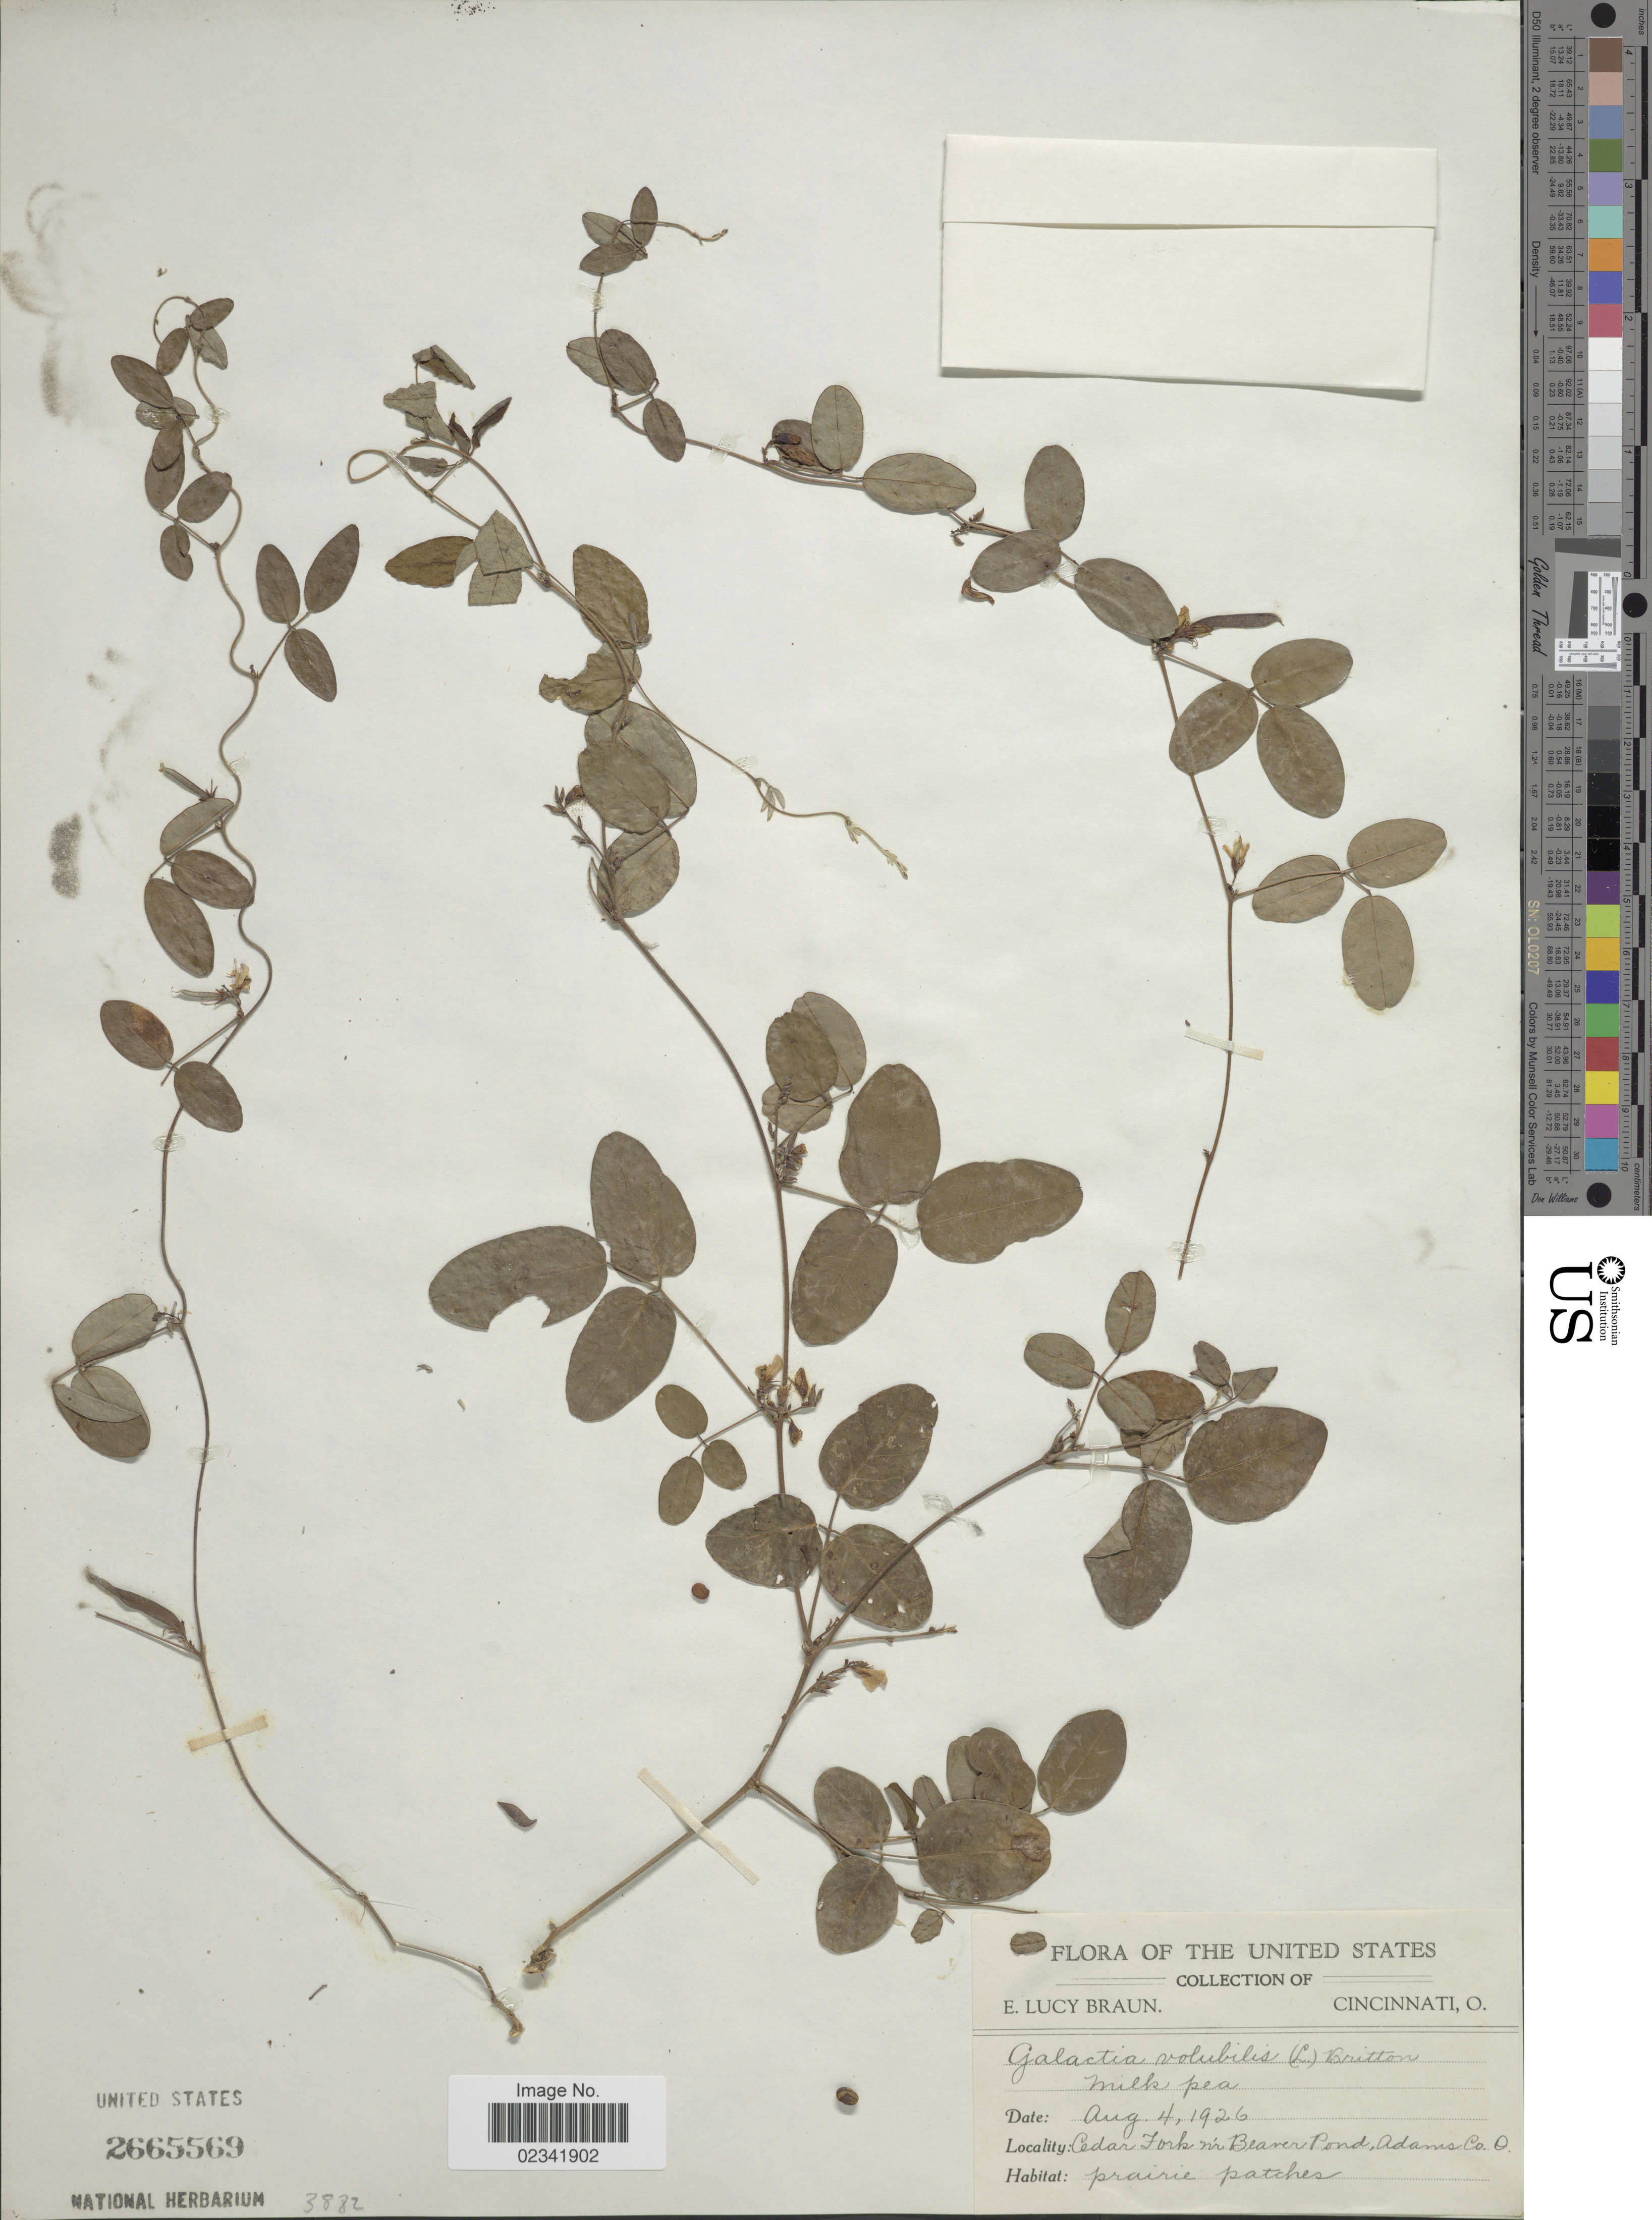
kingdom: Plantae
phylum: Tracheophyta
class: Magnoliopsida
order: Fabales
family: Fabaceae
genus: Galactia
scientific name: Galactia volubilis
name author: (L.) Britton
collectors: E. L. Braun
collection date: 1926-08-04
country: United States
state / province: Ohio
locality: Cedar Fork near Beaver Pond, Adams Co., O.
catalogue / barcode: US 2665569